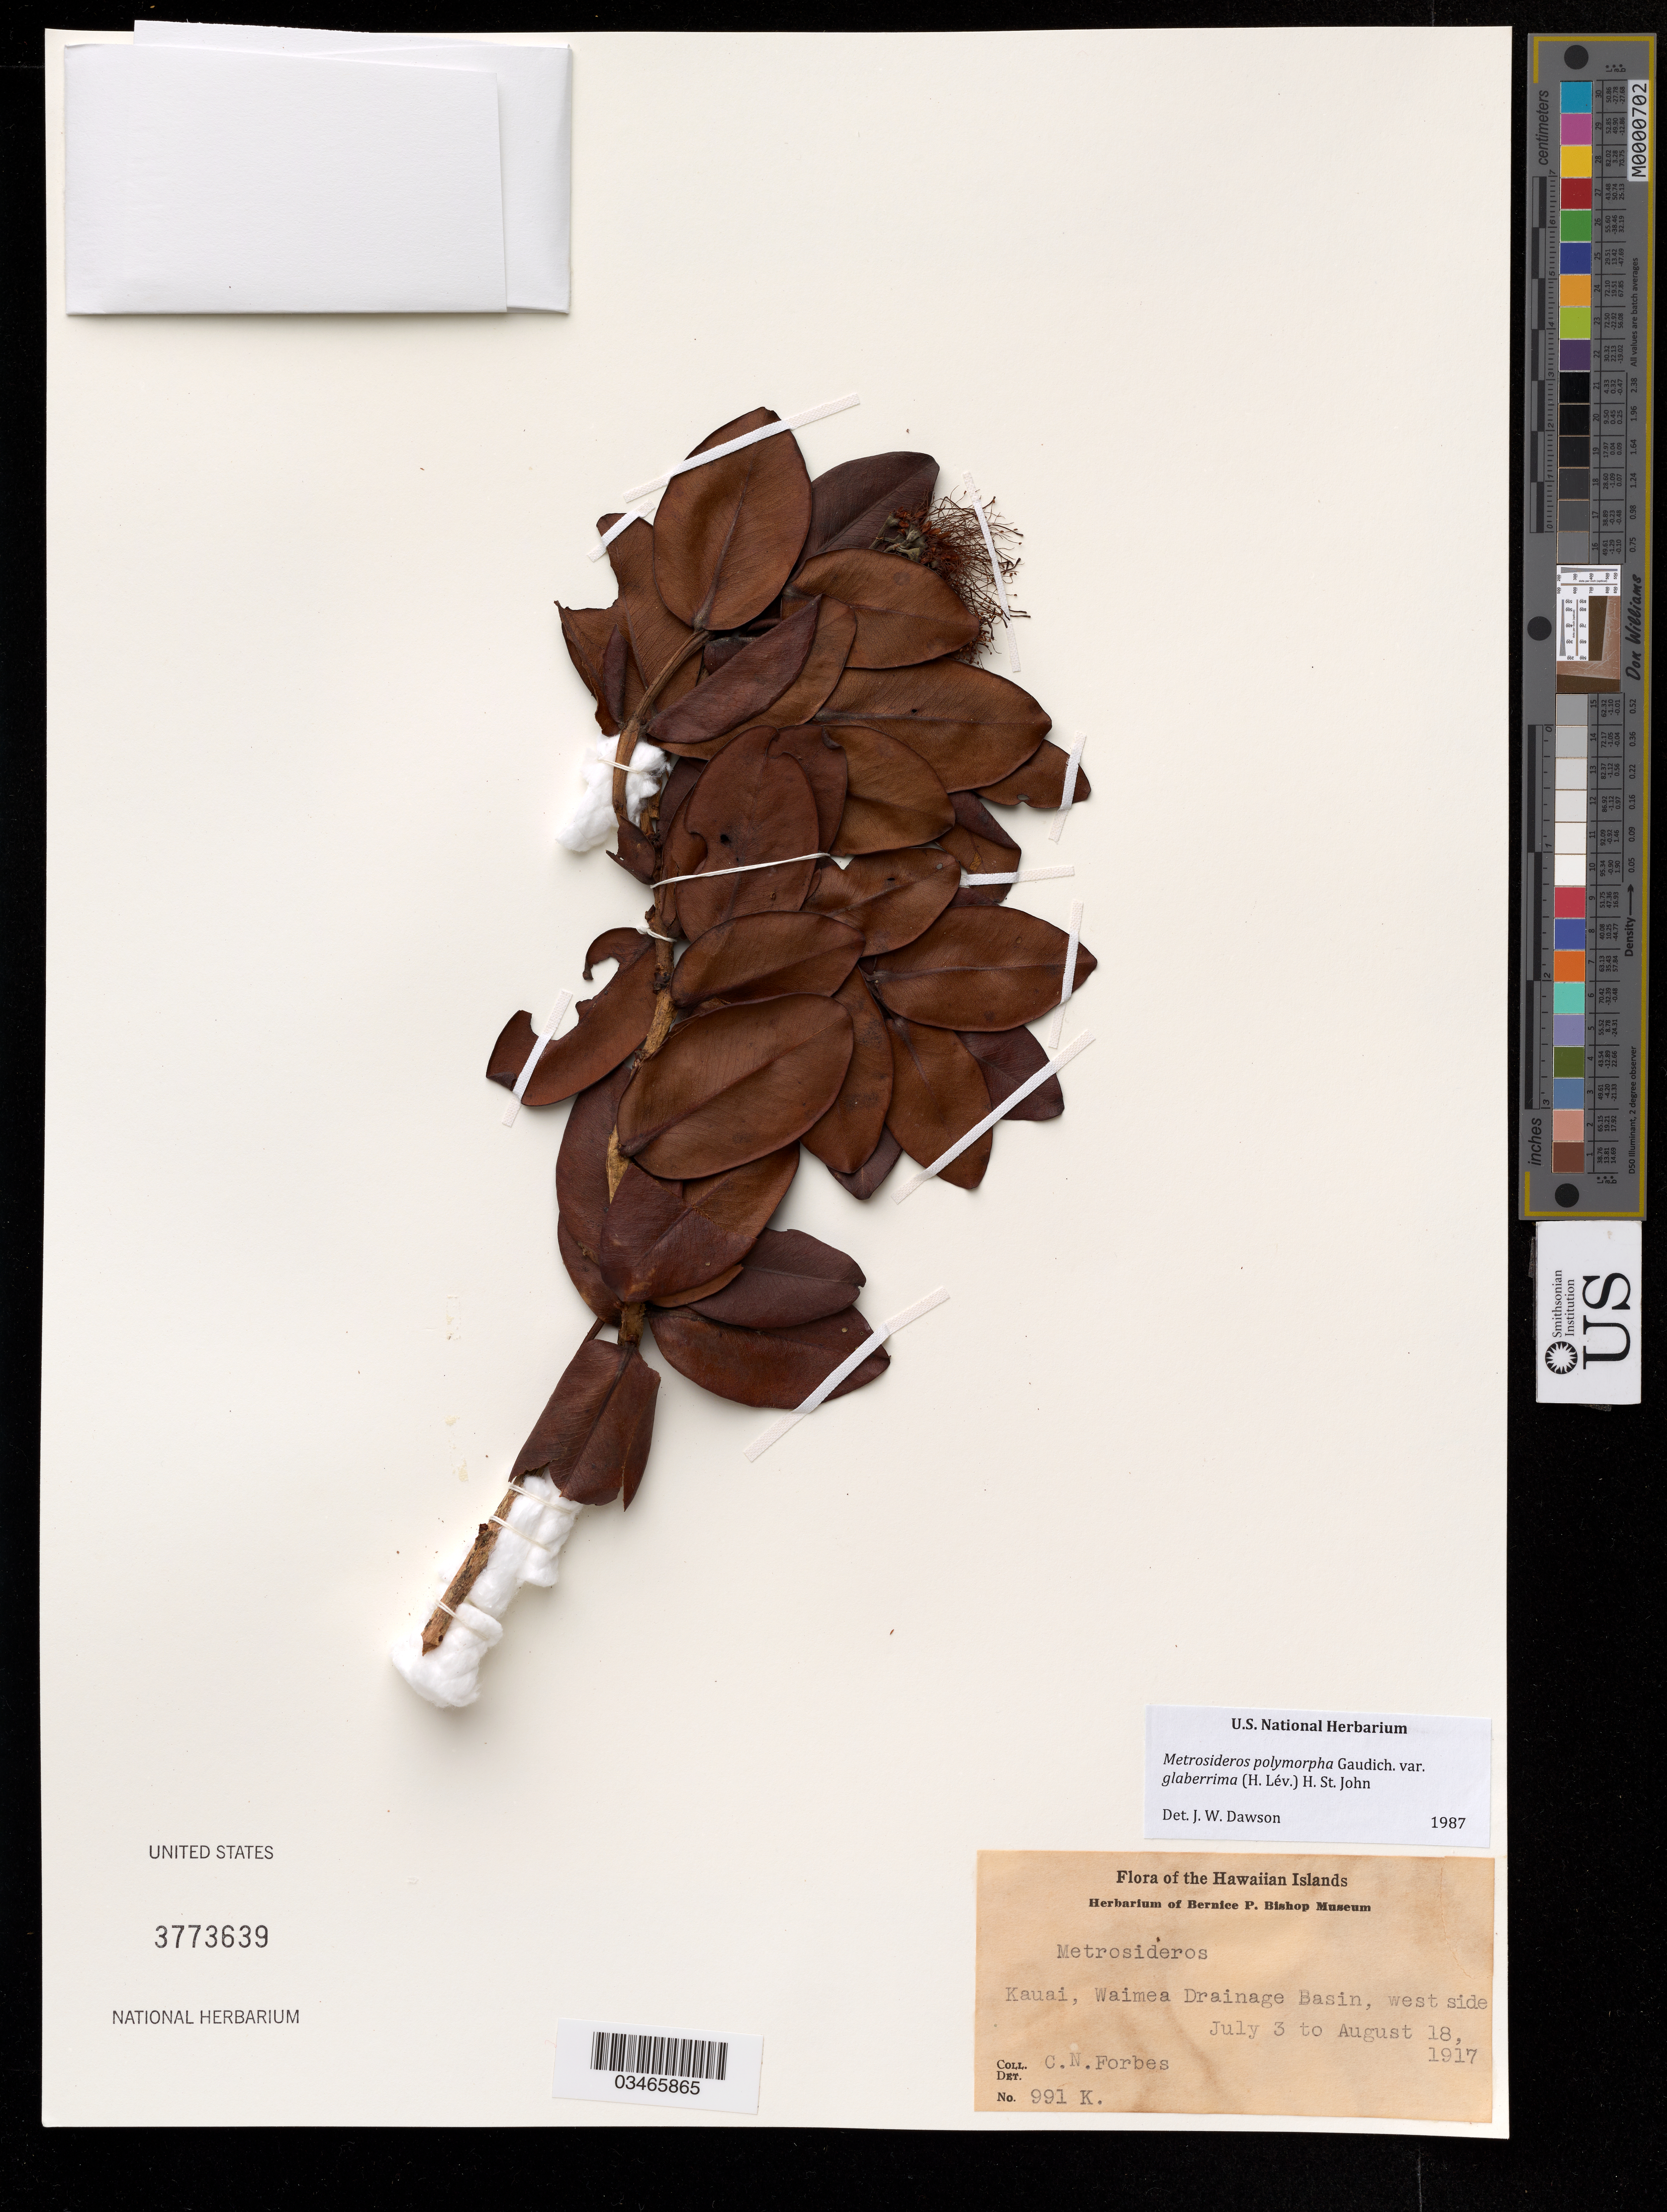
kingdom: Plantae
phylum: Tracheophyta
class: Magnoliopsida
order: Myrtales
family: Myrtaceae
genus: Metrosideros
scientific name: Metrosideros polymorpha var. glaberrima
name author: (H. Lév.) H. St. John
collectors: C. N. Forbes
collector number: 991 K.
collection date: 1917-07-03/1917-08-18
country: United States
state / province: Hawaii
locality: Kauai, Waimea Drainage Basin, west side.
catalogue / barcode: US 3773639